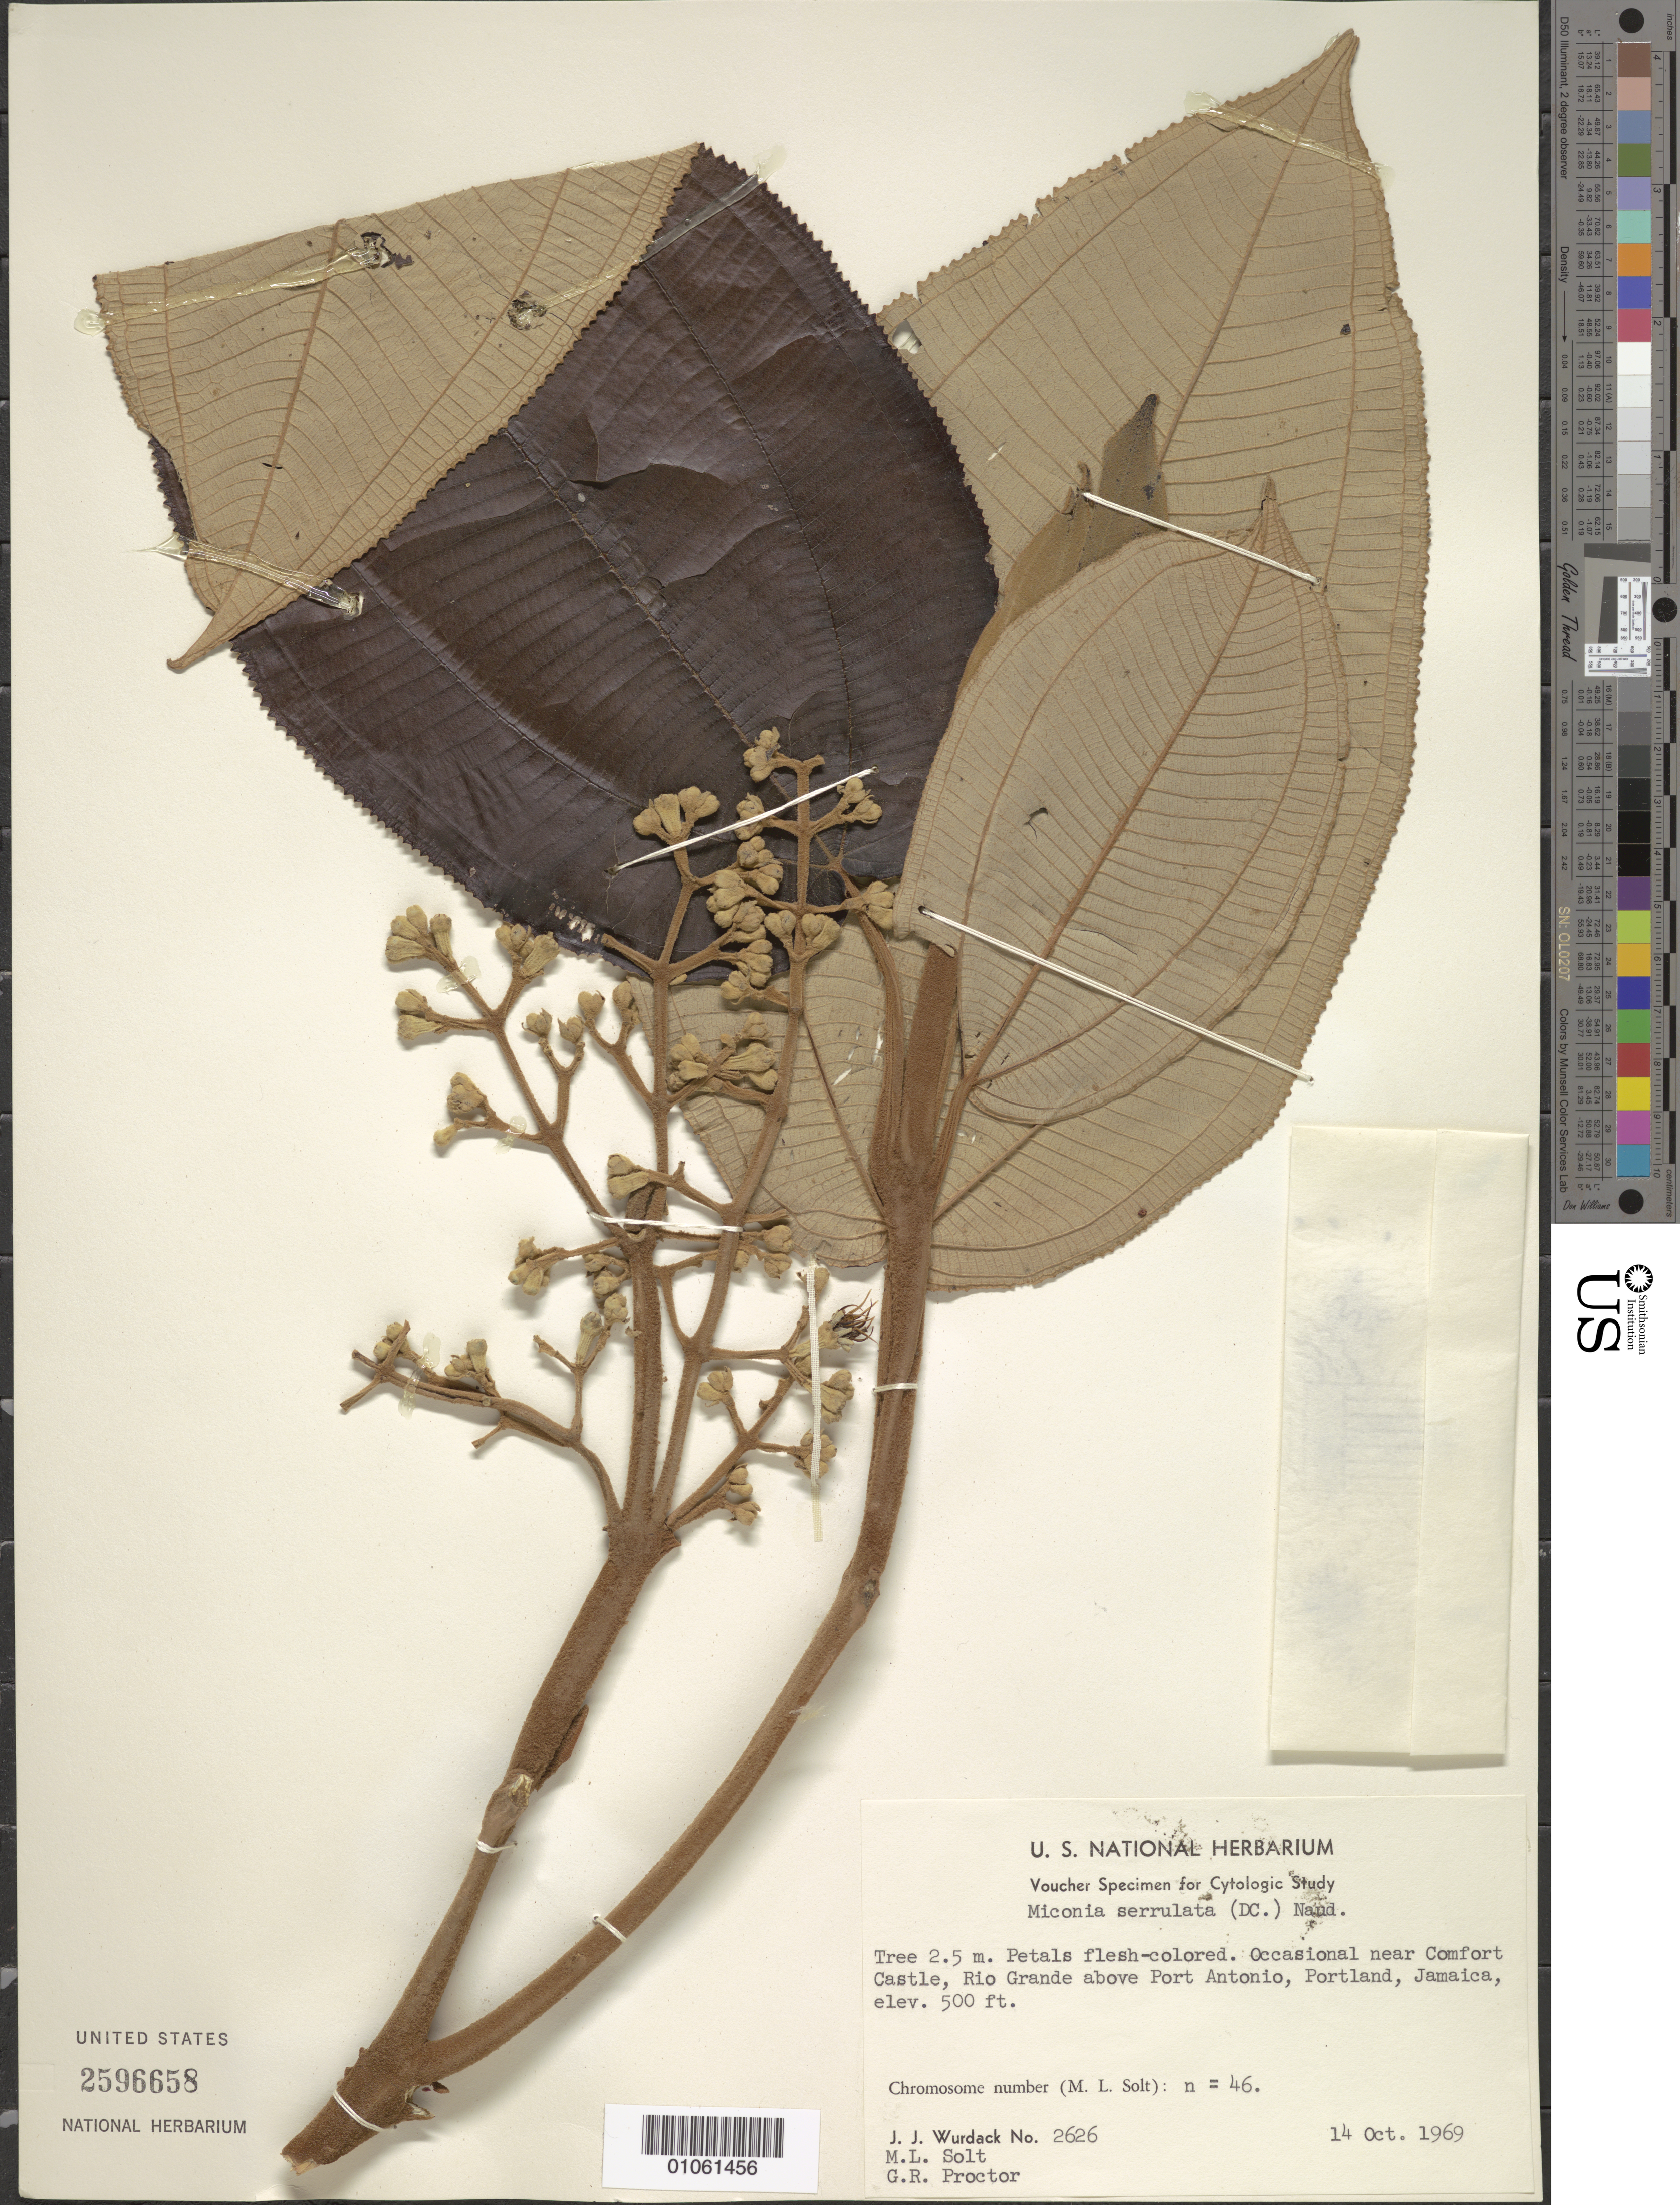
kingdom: Plantae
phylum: Tracheophyta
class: Magnoliopsida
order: Myrtales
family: Melastomataceae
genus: Miconia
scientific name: Miconia serrulata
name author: (DC.) Naudin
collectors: J. J. Wurdack, M. Solt & G. R. Proctor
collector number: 2626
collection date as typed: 14 Oct 1969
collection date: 1969-10-14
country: Jamaica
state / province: Portland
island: Jamaica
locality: Comfort Castle, Río Grande above Port Antonio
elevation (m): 152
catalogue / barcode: US 2596658